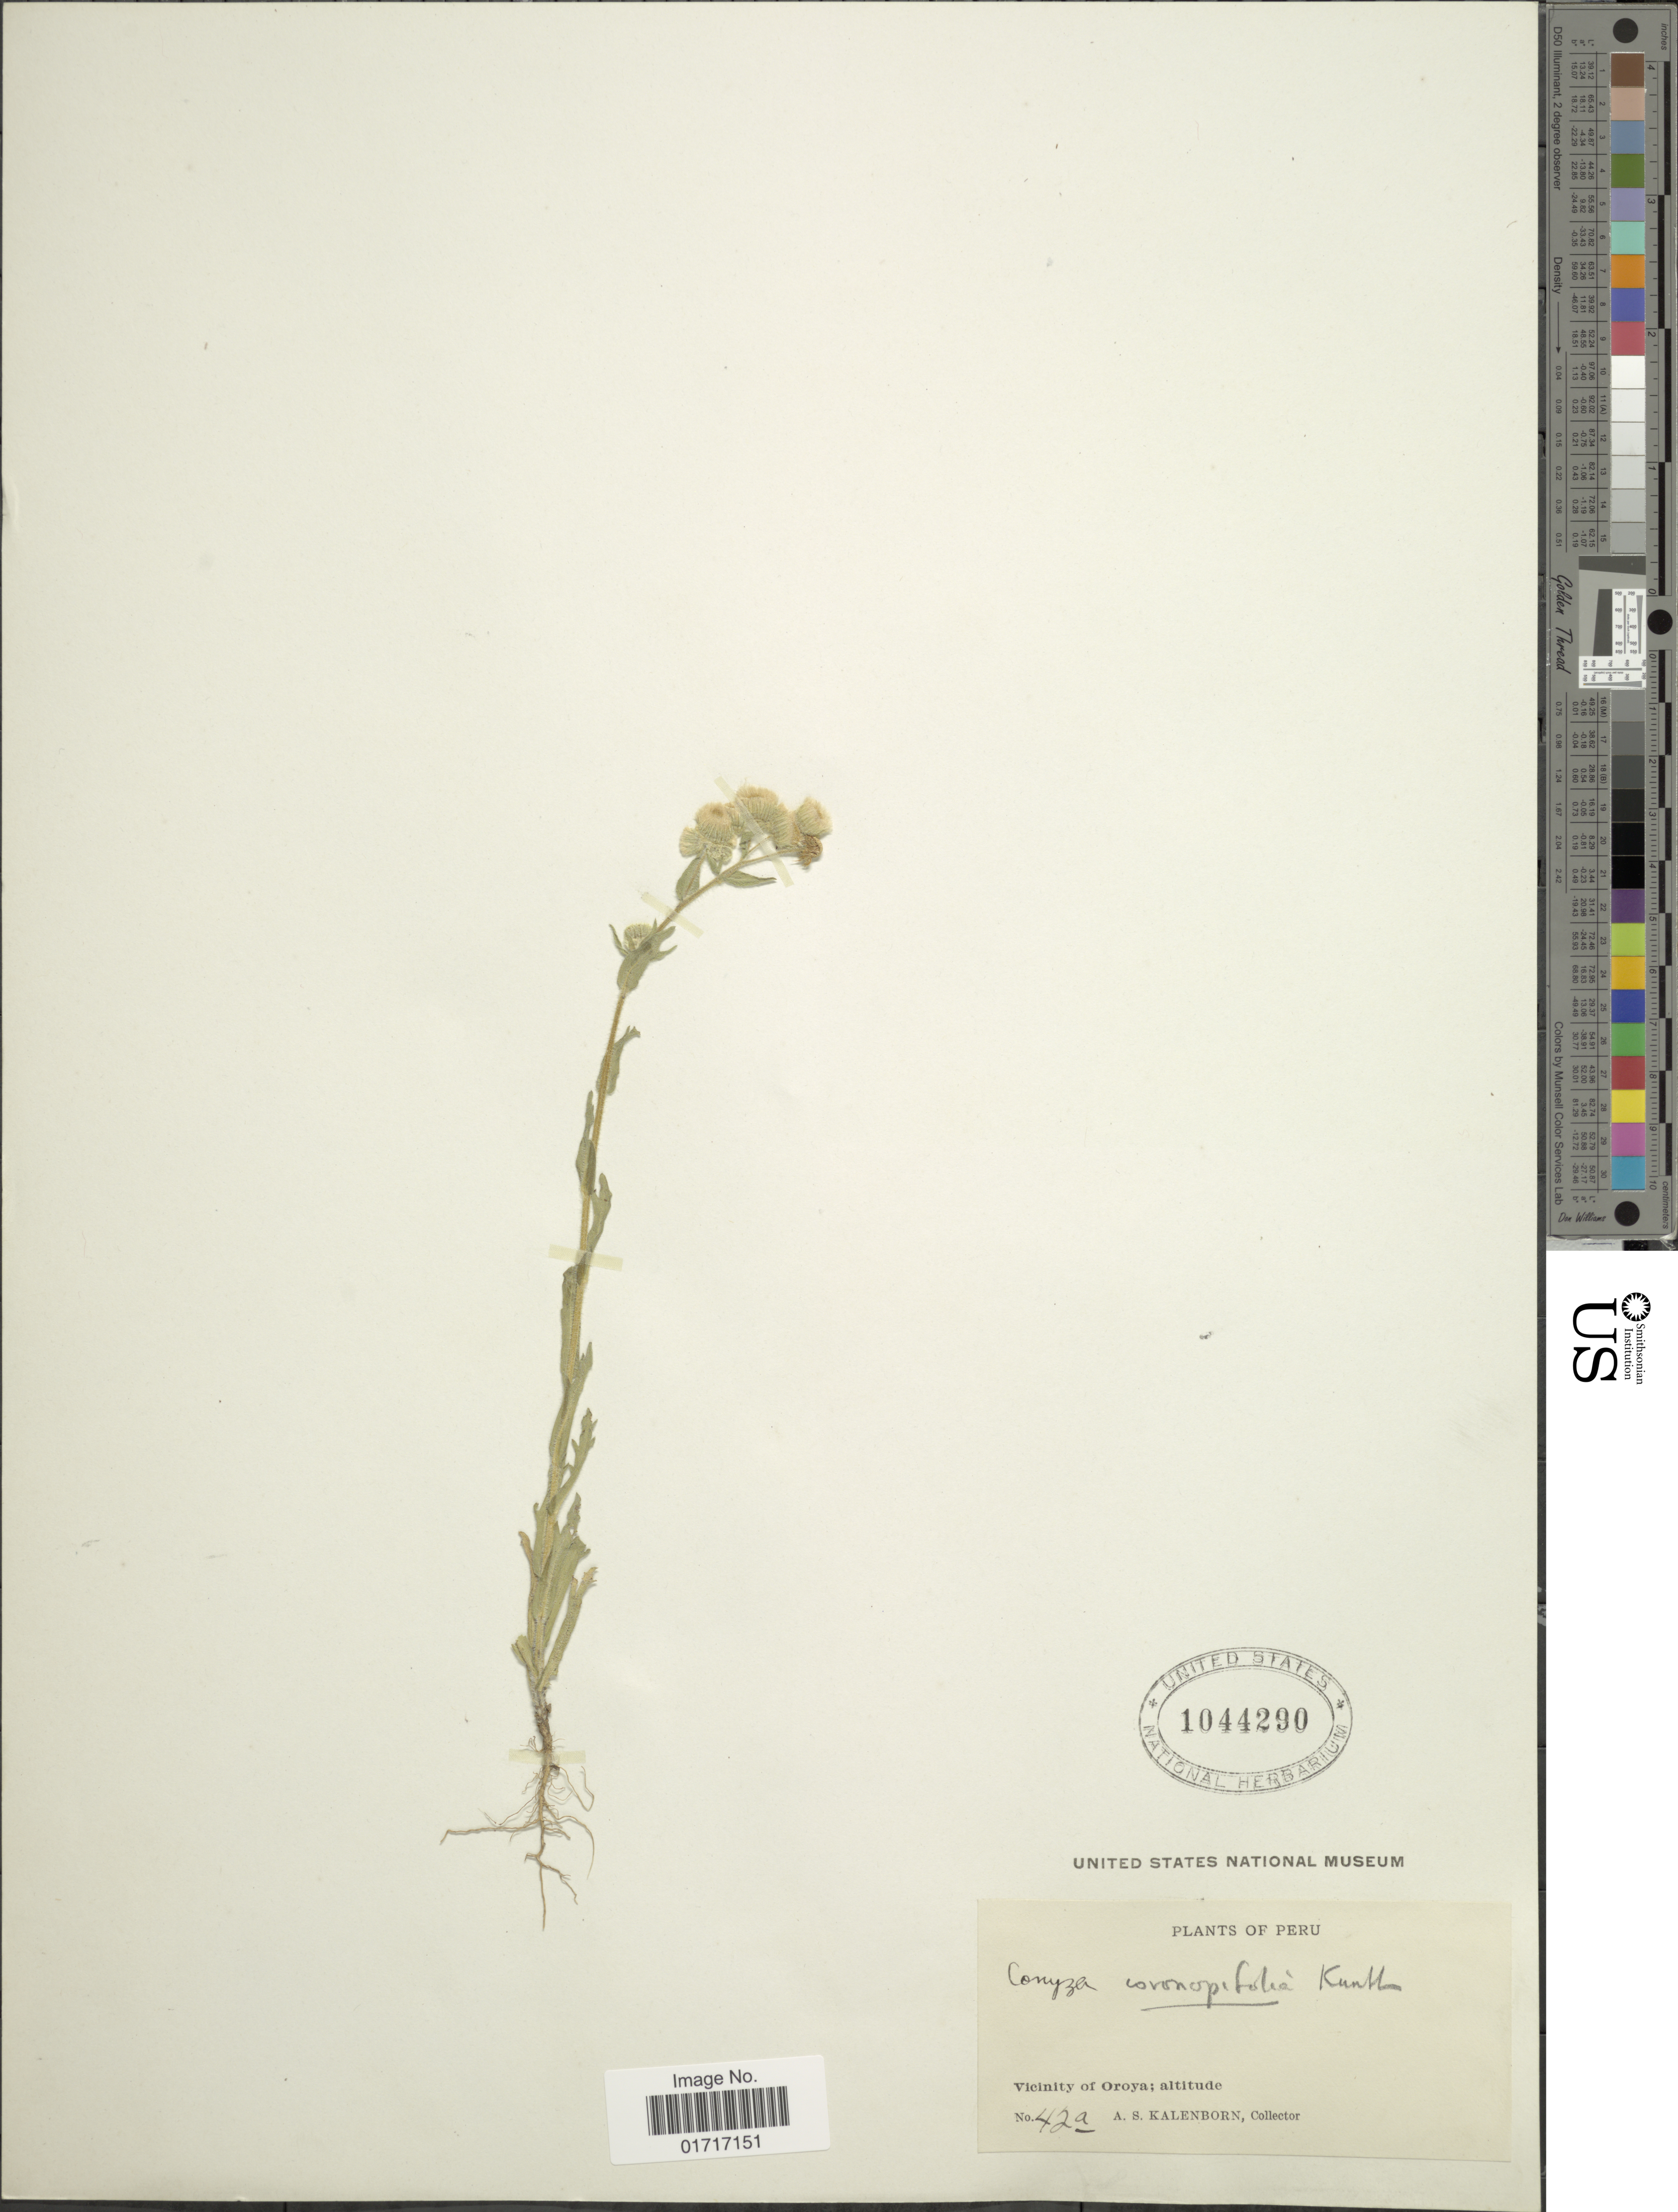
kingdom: Plantae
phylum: Tracheophyta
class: Magnoliopsida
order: Asterales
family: Asteraceae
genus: Conyza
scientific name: Conyza coronopifolia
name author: Kunth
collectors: A. Kalenborn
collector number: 42a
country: Peru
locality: Vicinity of Oroya.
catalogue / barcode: US 1044290